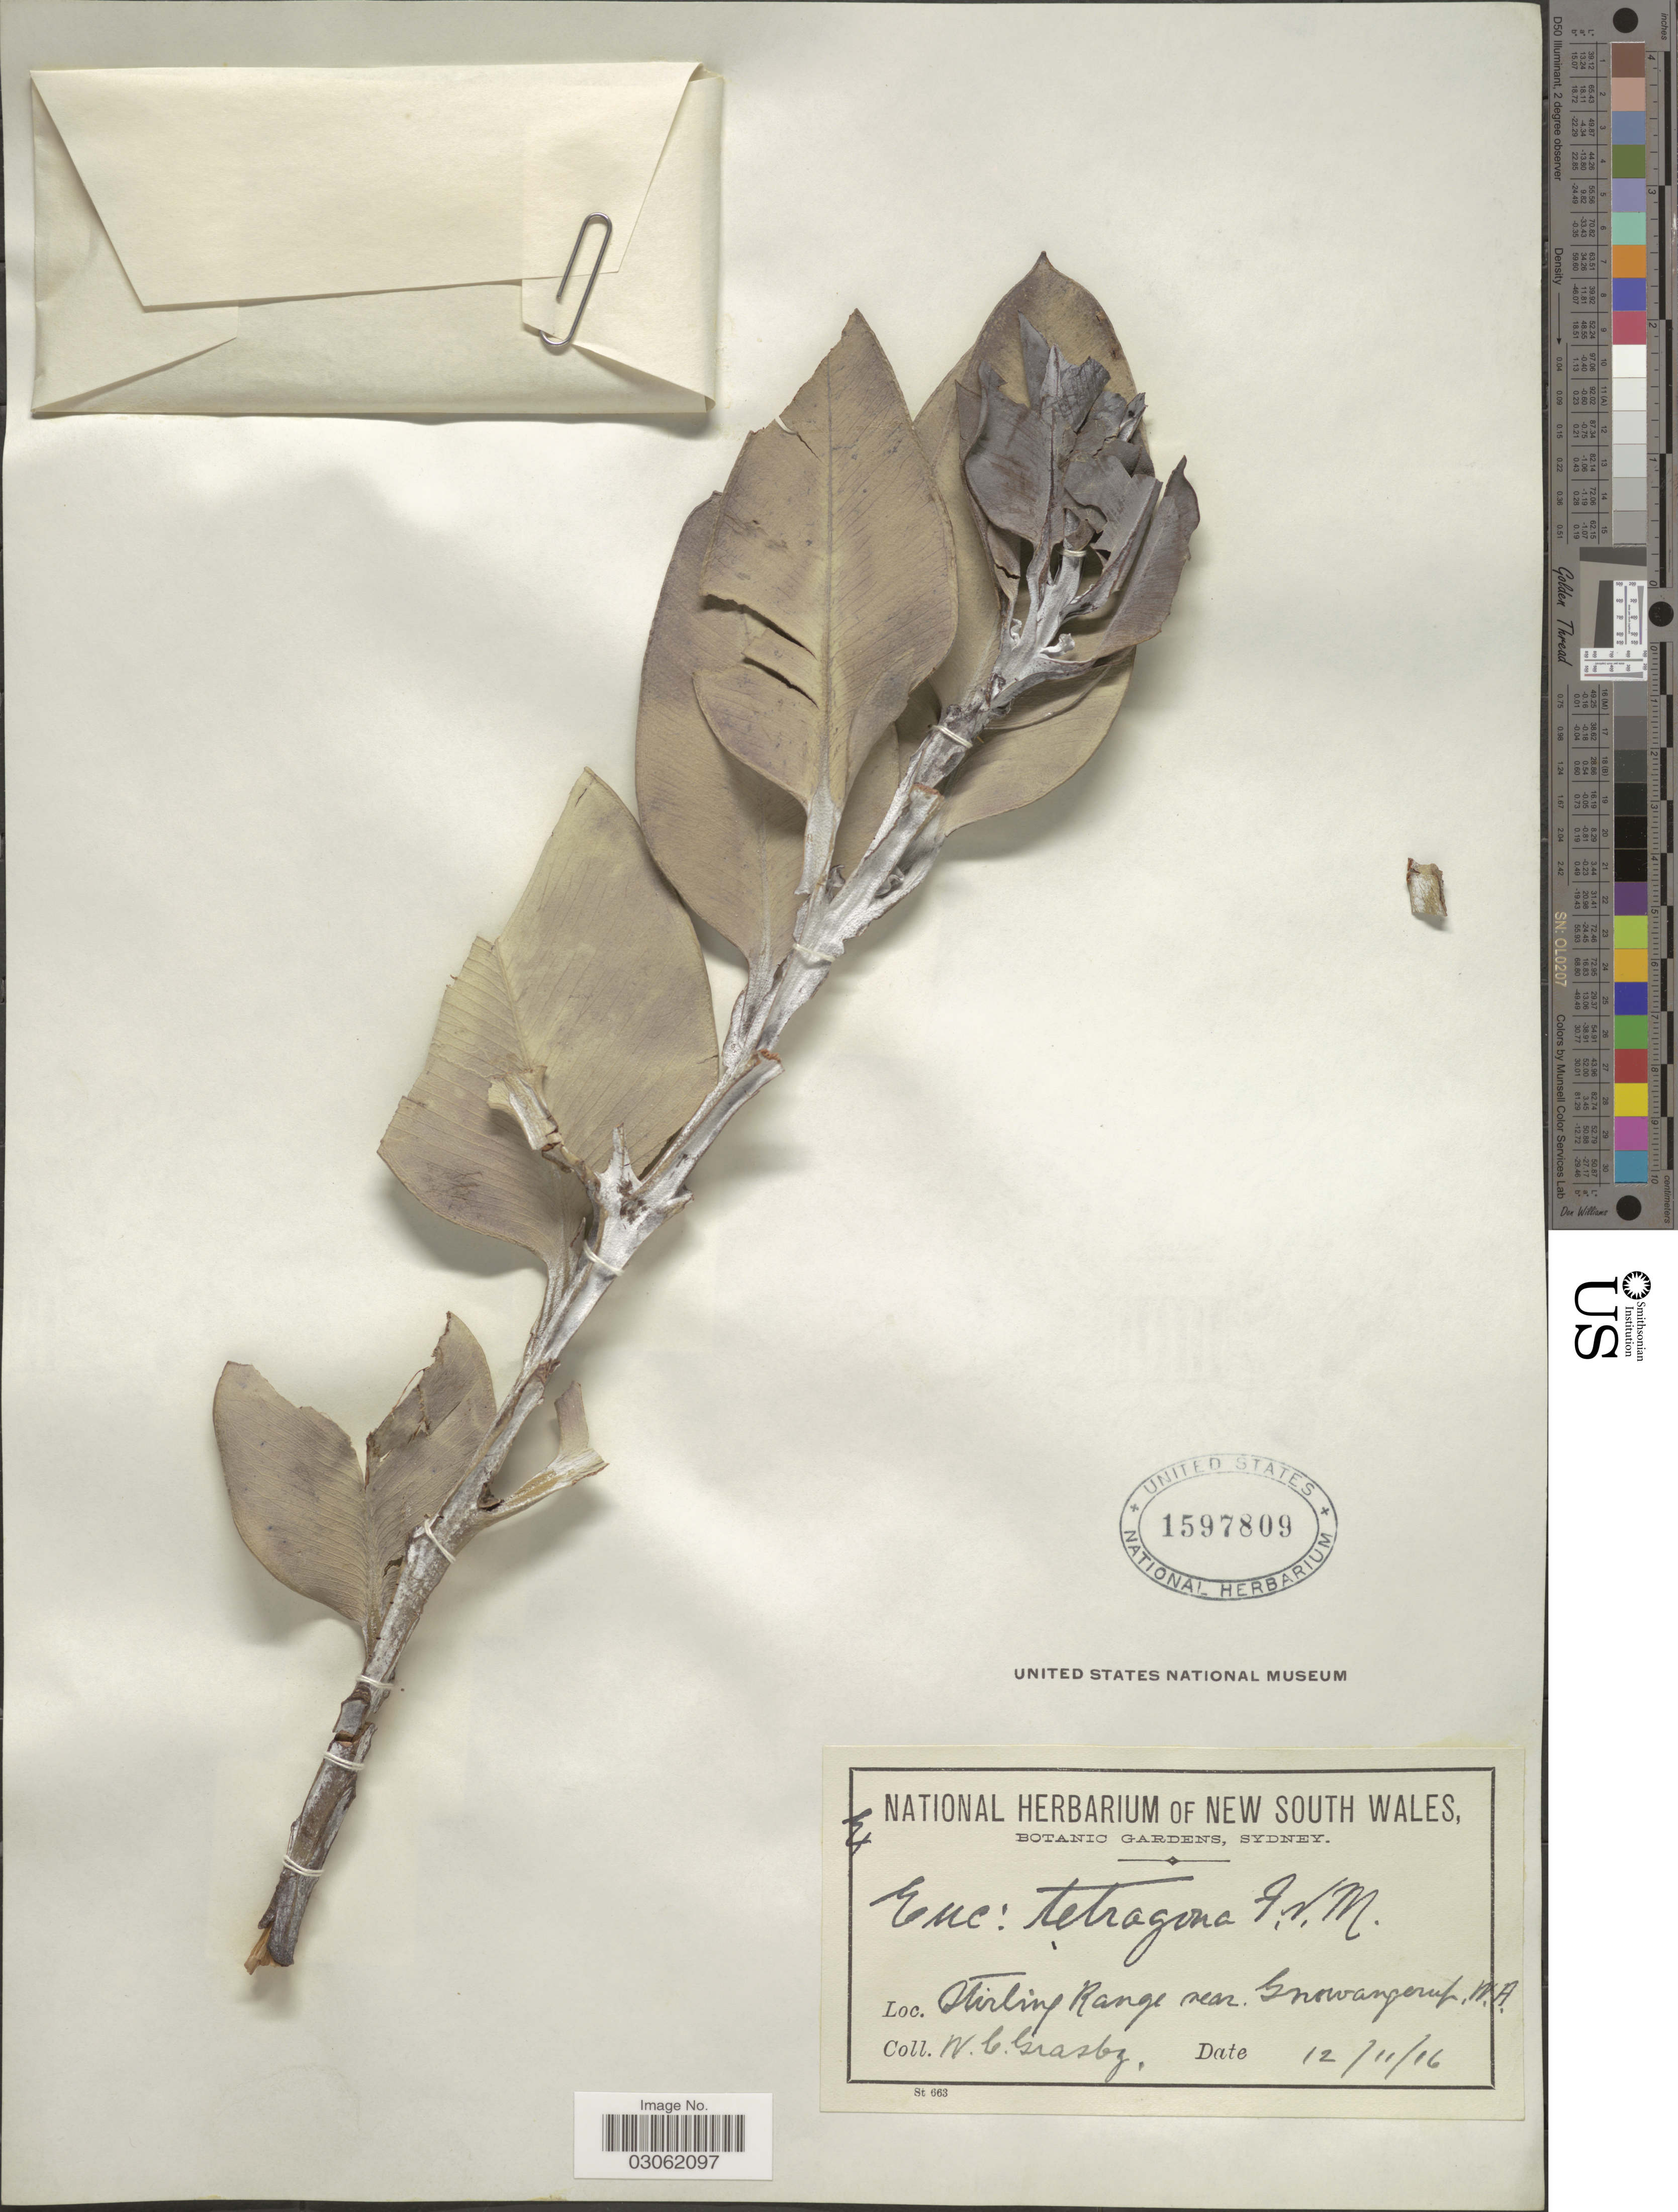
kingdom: Plantae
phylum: Tracheophyta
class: Magnoliopsida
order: Myrtales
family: Myrtaceae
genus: Eucalyptus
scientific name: Eucalyptus x tetragona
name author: (R. Br.) F. Muell.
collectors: W. Grasby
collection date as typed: Transcribed d/m/y: 12/11/16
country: Australia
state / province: Western Australia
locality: Stirling Range near Gnowangerup, W. A.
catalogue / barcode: US 1597809